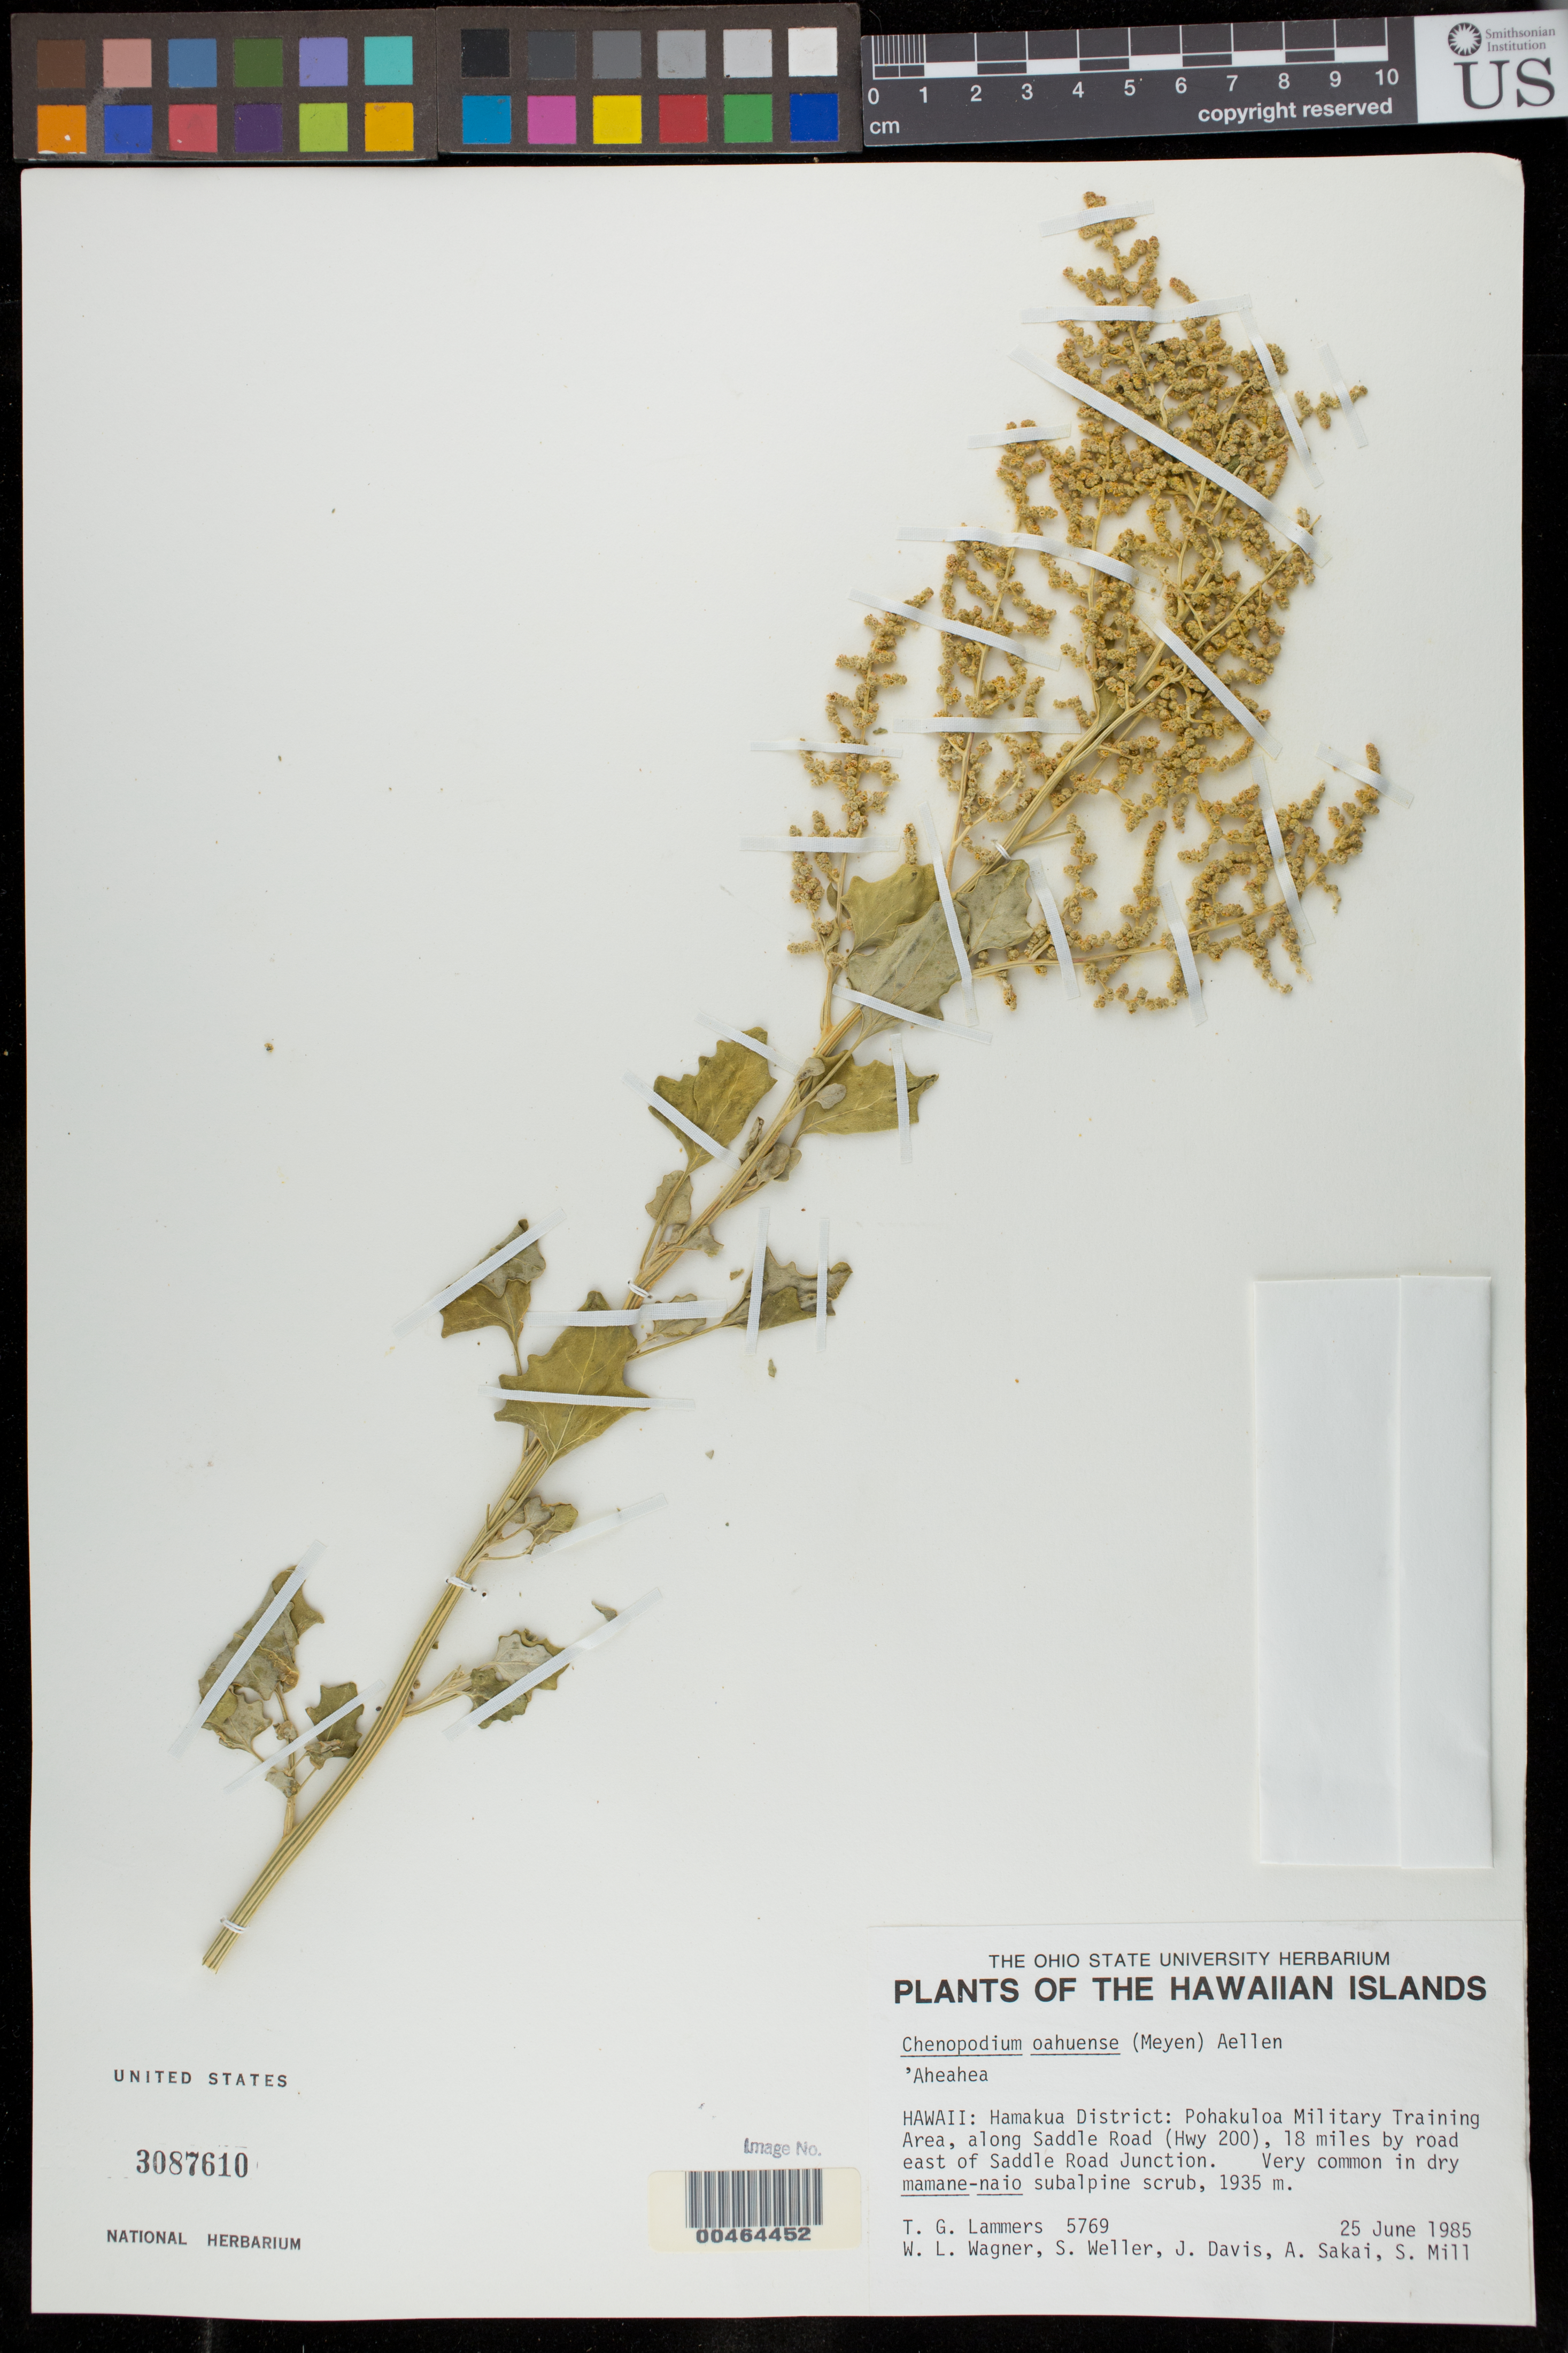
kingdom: Plantae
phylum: Tracheophyta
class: Magnoliopsida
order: Caryophyllales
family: Amaranthaceae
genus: Chenopodium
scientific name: Chenopodium oahuense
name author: (Meyen) Aellen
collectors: T. G. Lammers, W. L. Wagner, S. G. Weller & J. Davis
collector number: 5769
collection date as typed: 25 Jun 1985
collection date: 1985-06-25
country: United States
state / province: Hawaii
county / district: Hawaii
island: Hawaii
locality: Hamakua District: Pohakuloa Military Training Area, along Saddle Road (Hwy 200), 18 miles by road east of Saddle Road Junction.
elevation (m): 1935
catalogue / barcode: US 3087610